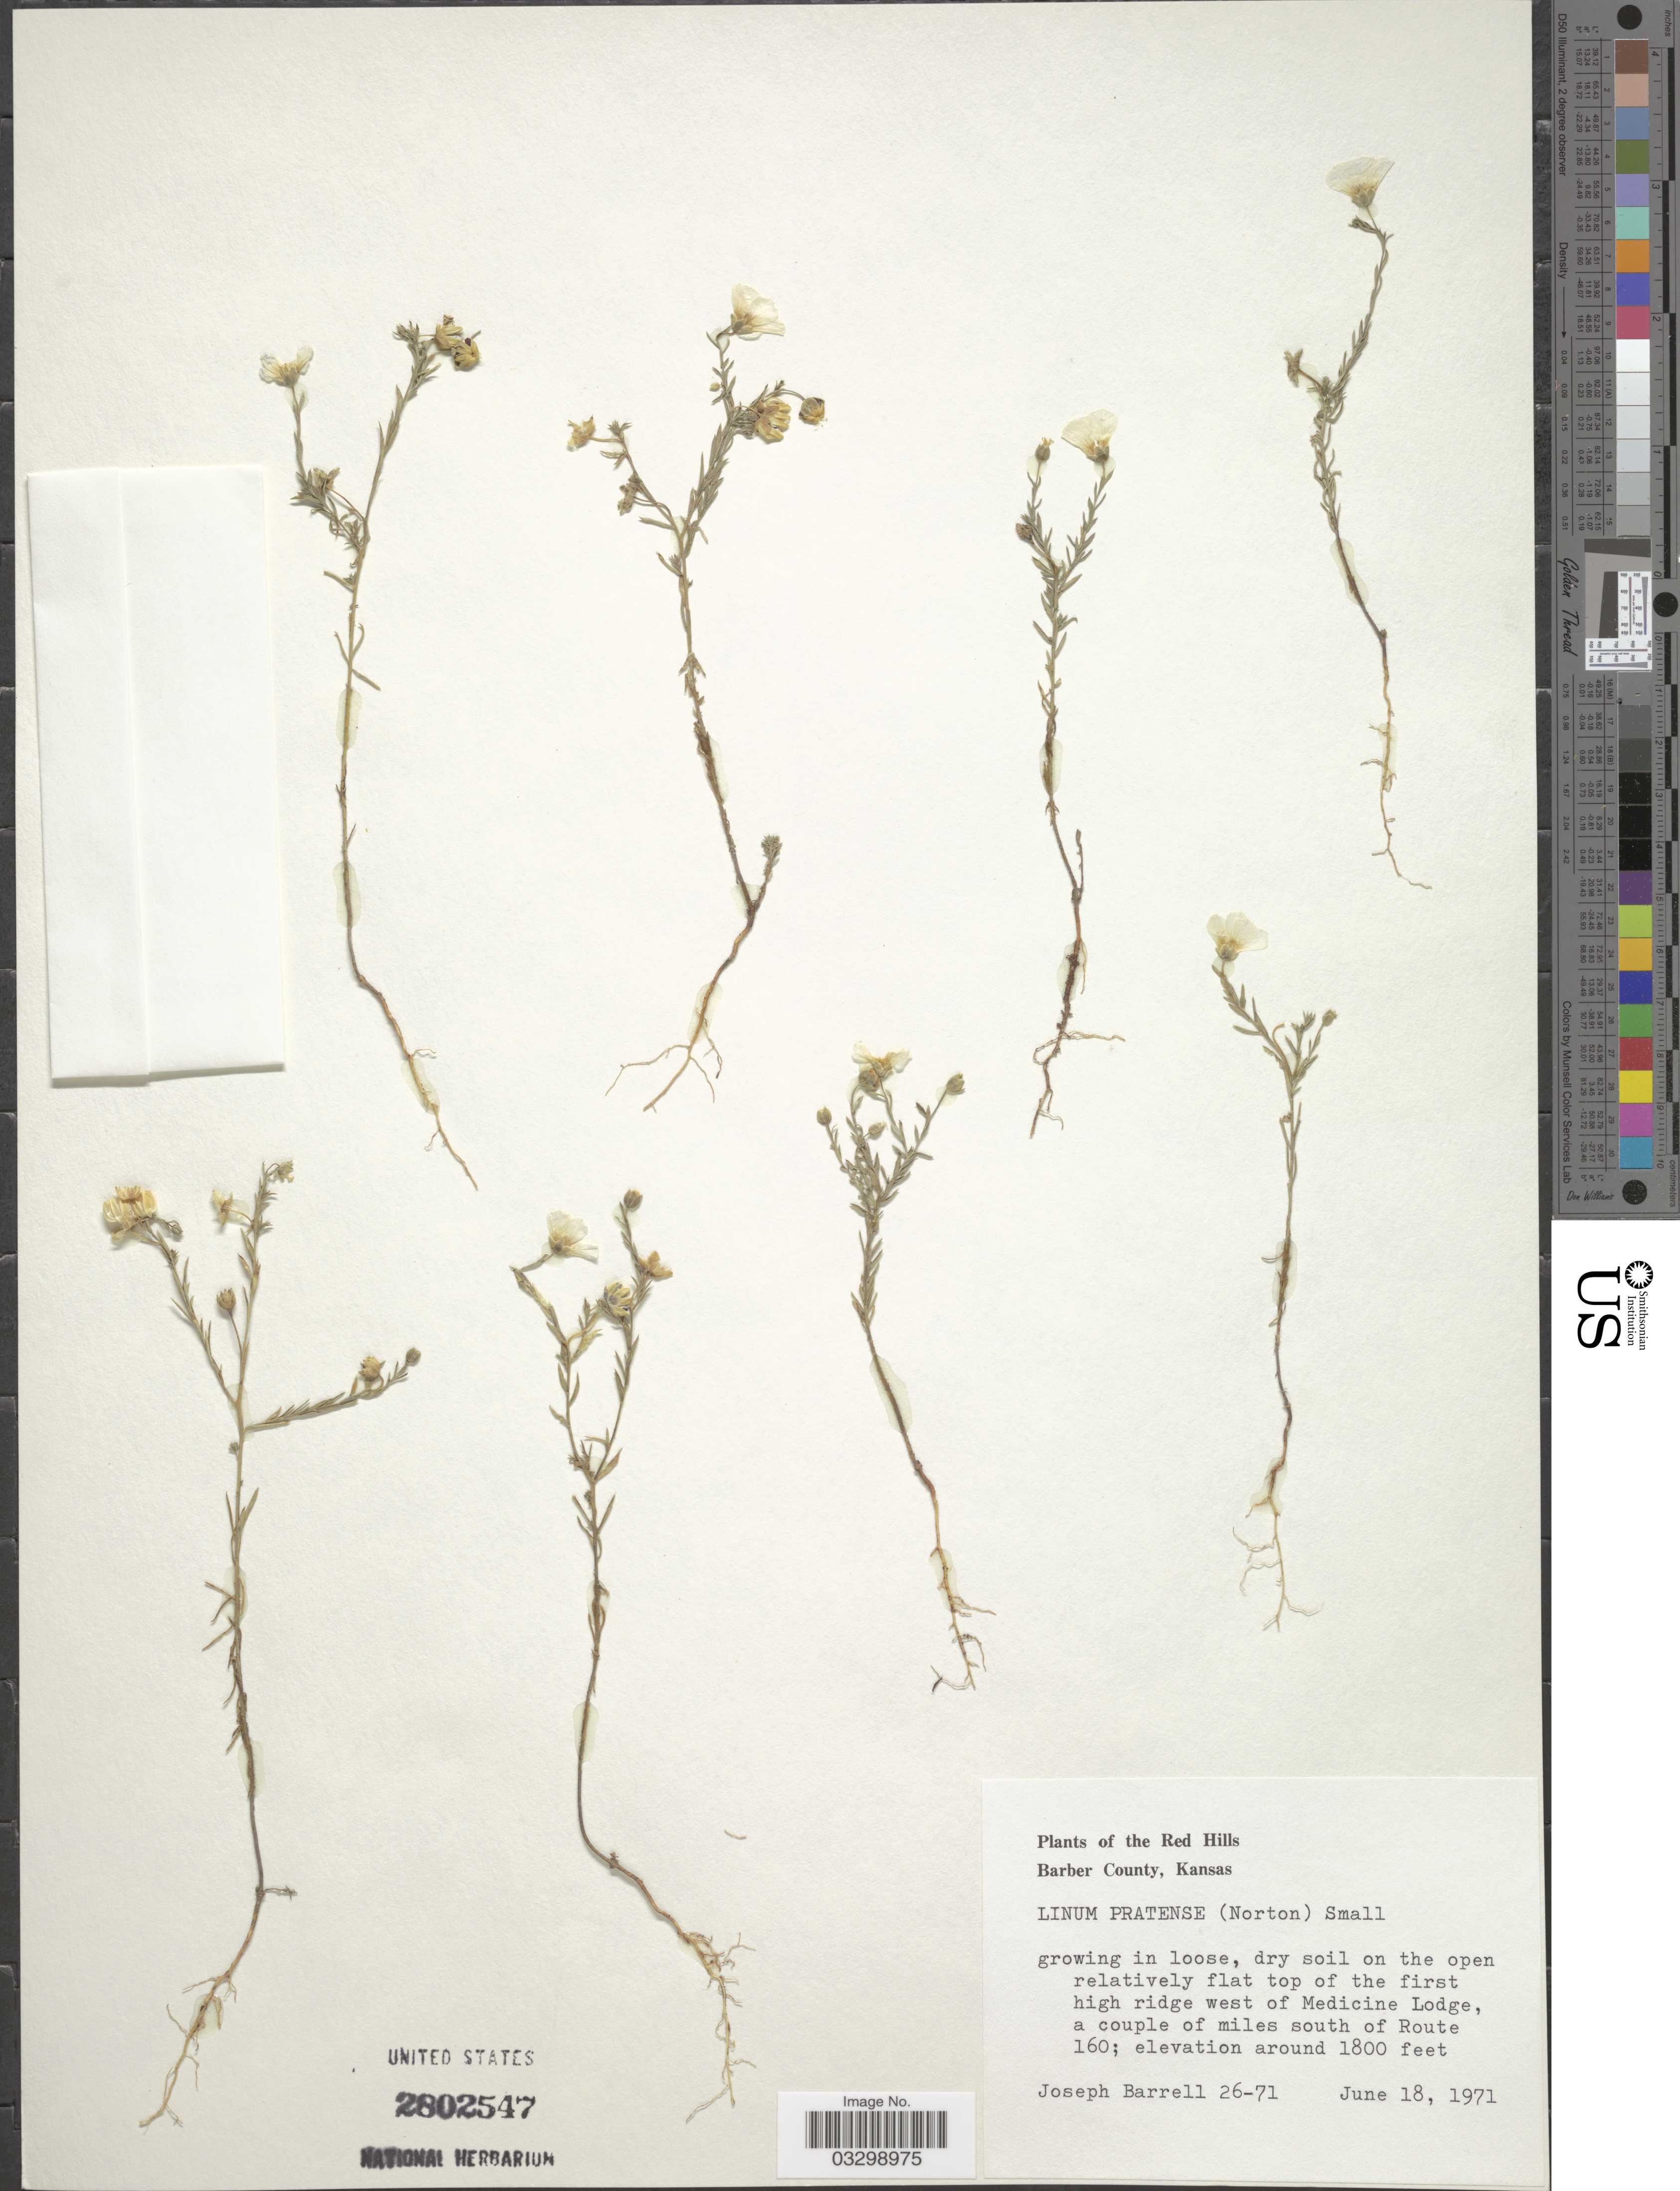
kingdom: Plantae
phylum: Tracheophyta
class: Magnoliopsida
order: Malpighiales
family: Linaceae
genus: Linum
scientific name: Linum pratense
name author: (J.B. Norton) Small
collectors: J. Barrell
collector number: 26-71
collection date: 1971-06-18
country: United States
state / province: Kansas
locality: The Red Hills, Barber County, high ridge west of Medicine Lodge, a couple of miles south of Route 160.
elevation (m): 549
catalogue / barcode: US 2802547